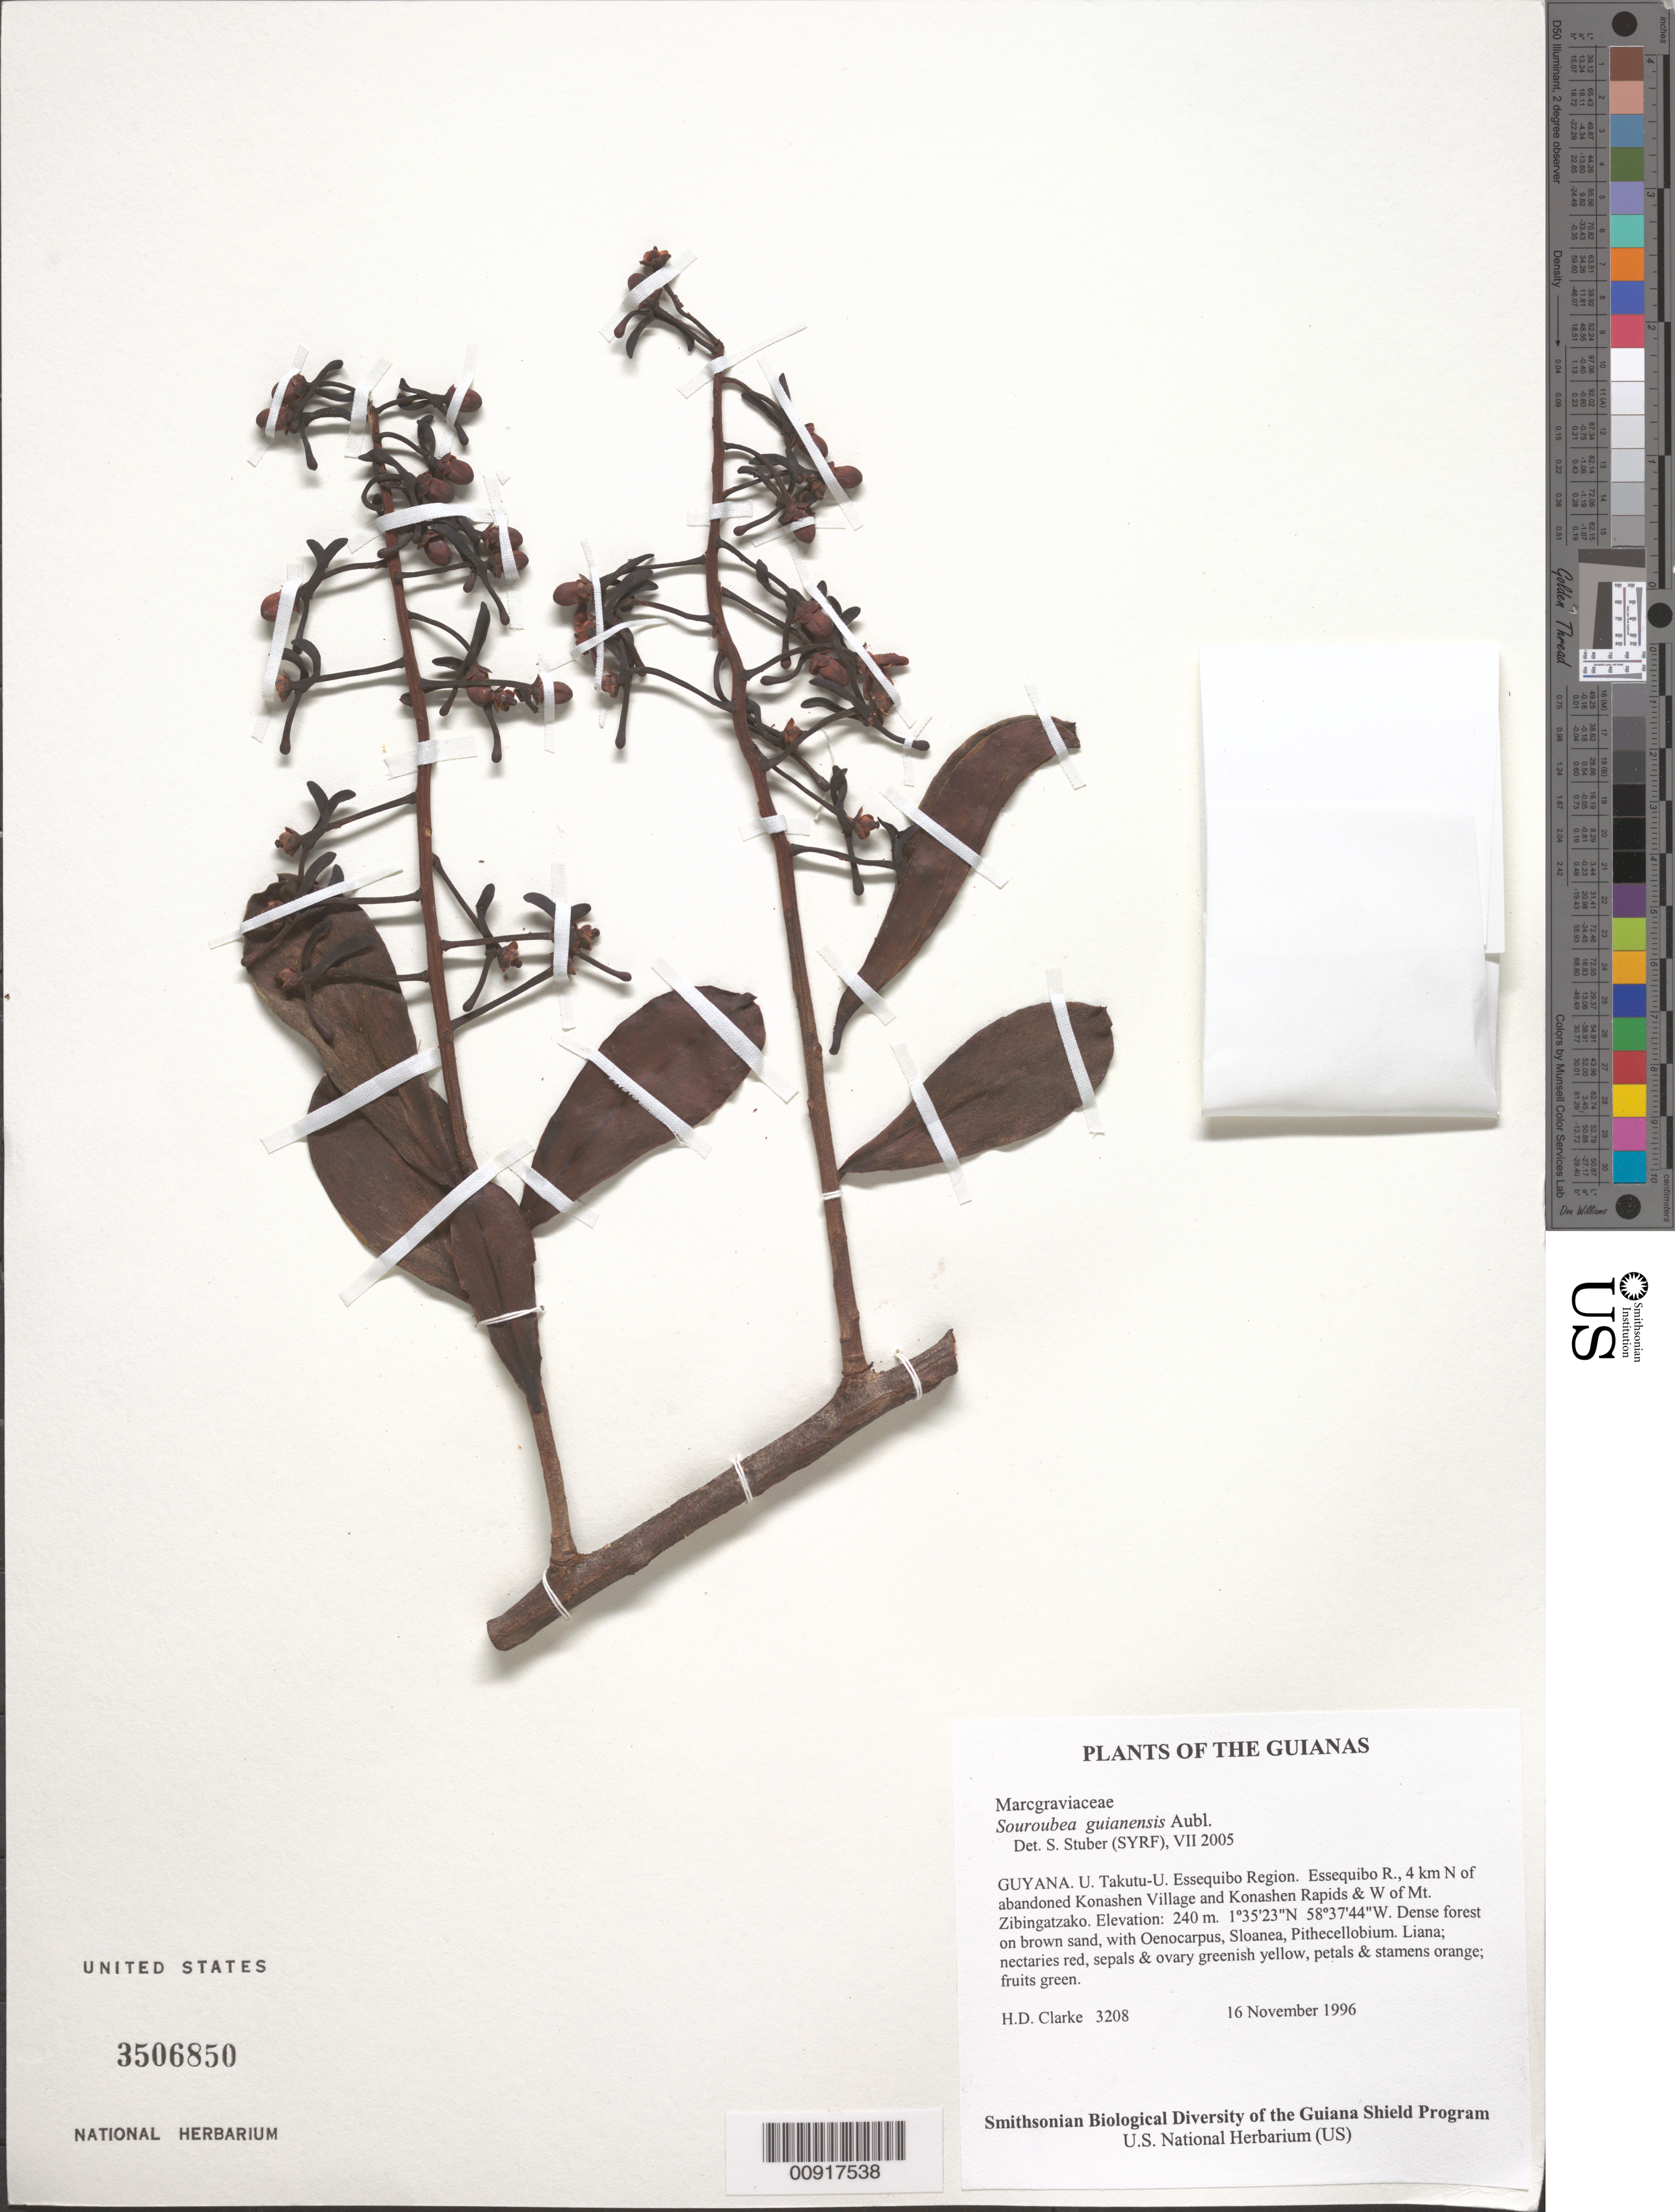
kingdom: Plantae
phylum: Tracheophyta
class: Magnoliopsida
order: Ericales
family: Marcgraviaceae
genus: Souroubea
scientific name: Souroubea guianensis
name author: Aubl.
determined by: Stuber, S.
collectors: H. D. Clarke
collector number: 3208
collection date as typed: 16 November 1996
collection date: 1996-11-16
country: Guyana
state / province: U. Takutu-U. Essequibo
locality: Essequibo R., 4 km N of abandoned Konashen Village and Konashen Rapids & W of Mt. Zibingatzako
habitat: Dense forest on brown sand, with Oenocarpus, Sloanea, Pithecellobium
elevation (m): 240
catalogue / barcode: US 3506850